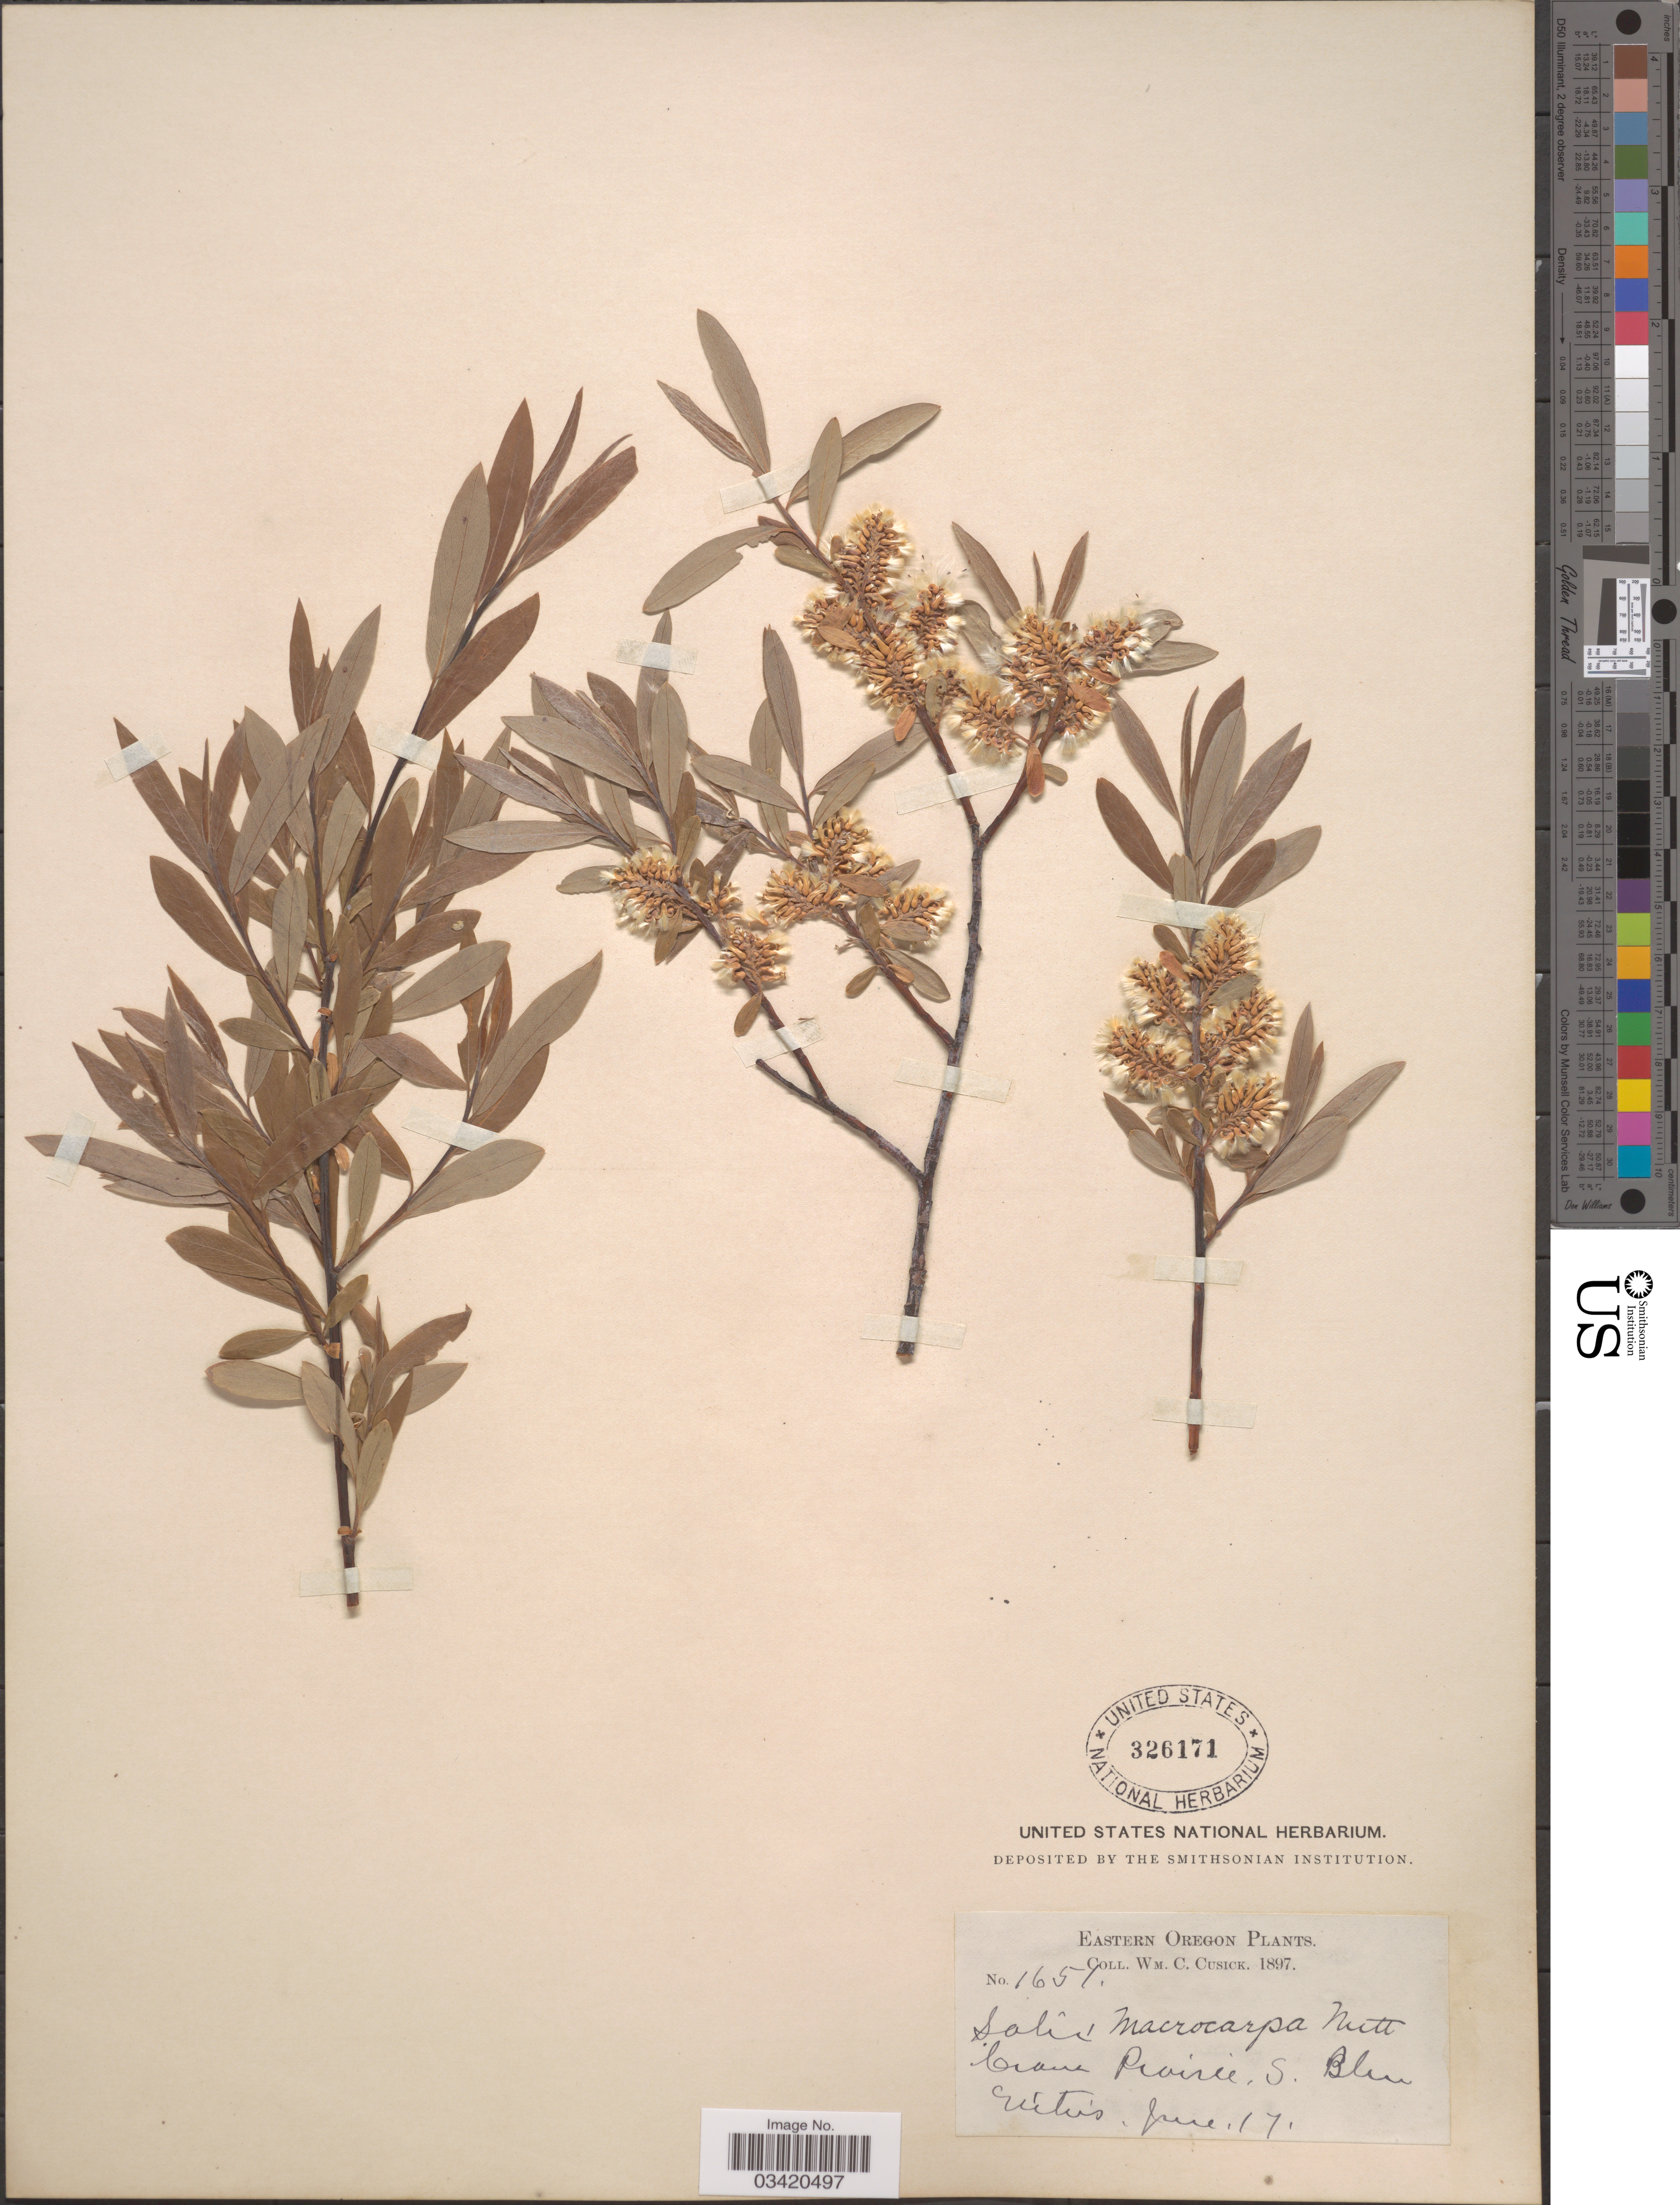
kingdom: Plantae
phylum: Tracheophyta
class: Magnoliopsida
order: Malpighiales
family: Salicaceae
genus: Salix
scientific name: Salix geyeriana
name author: Andersson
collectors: W. C. Cusick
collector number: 1651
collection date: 1897-06-17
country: United States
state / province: Oregon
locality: Eastern Oregon. Crane Prairie, S. Blue Mtn's.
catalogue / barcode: US 326171